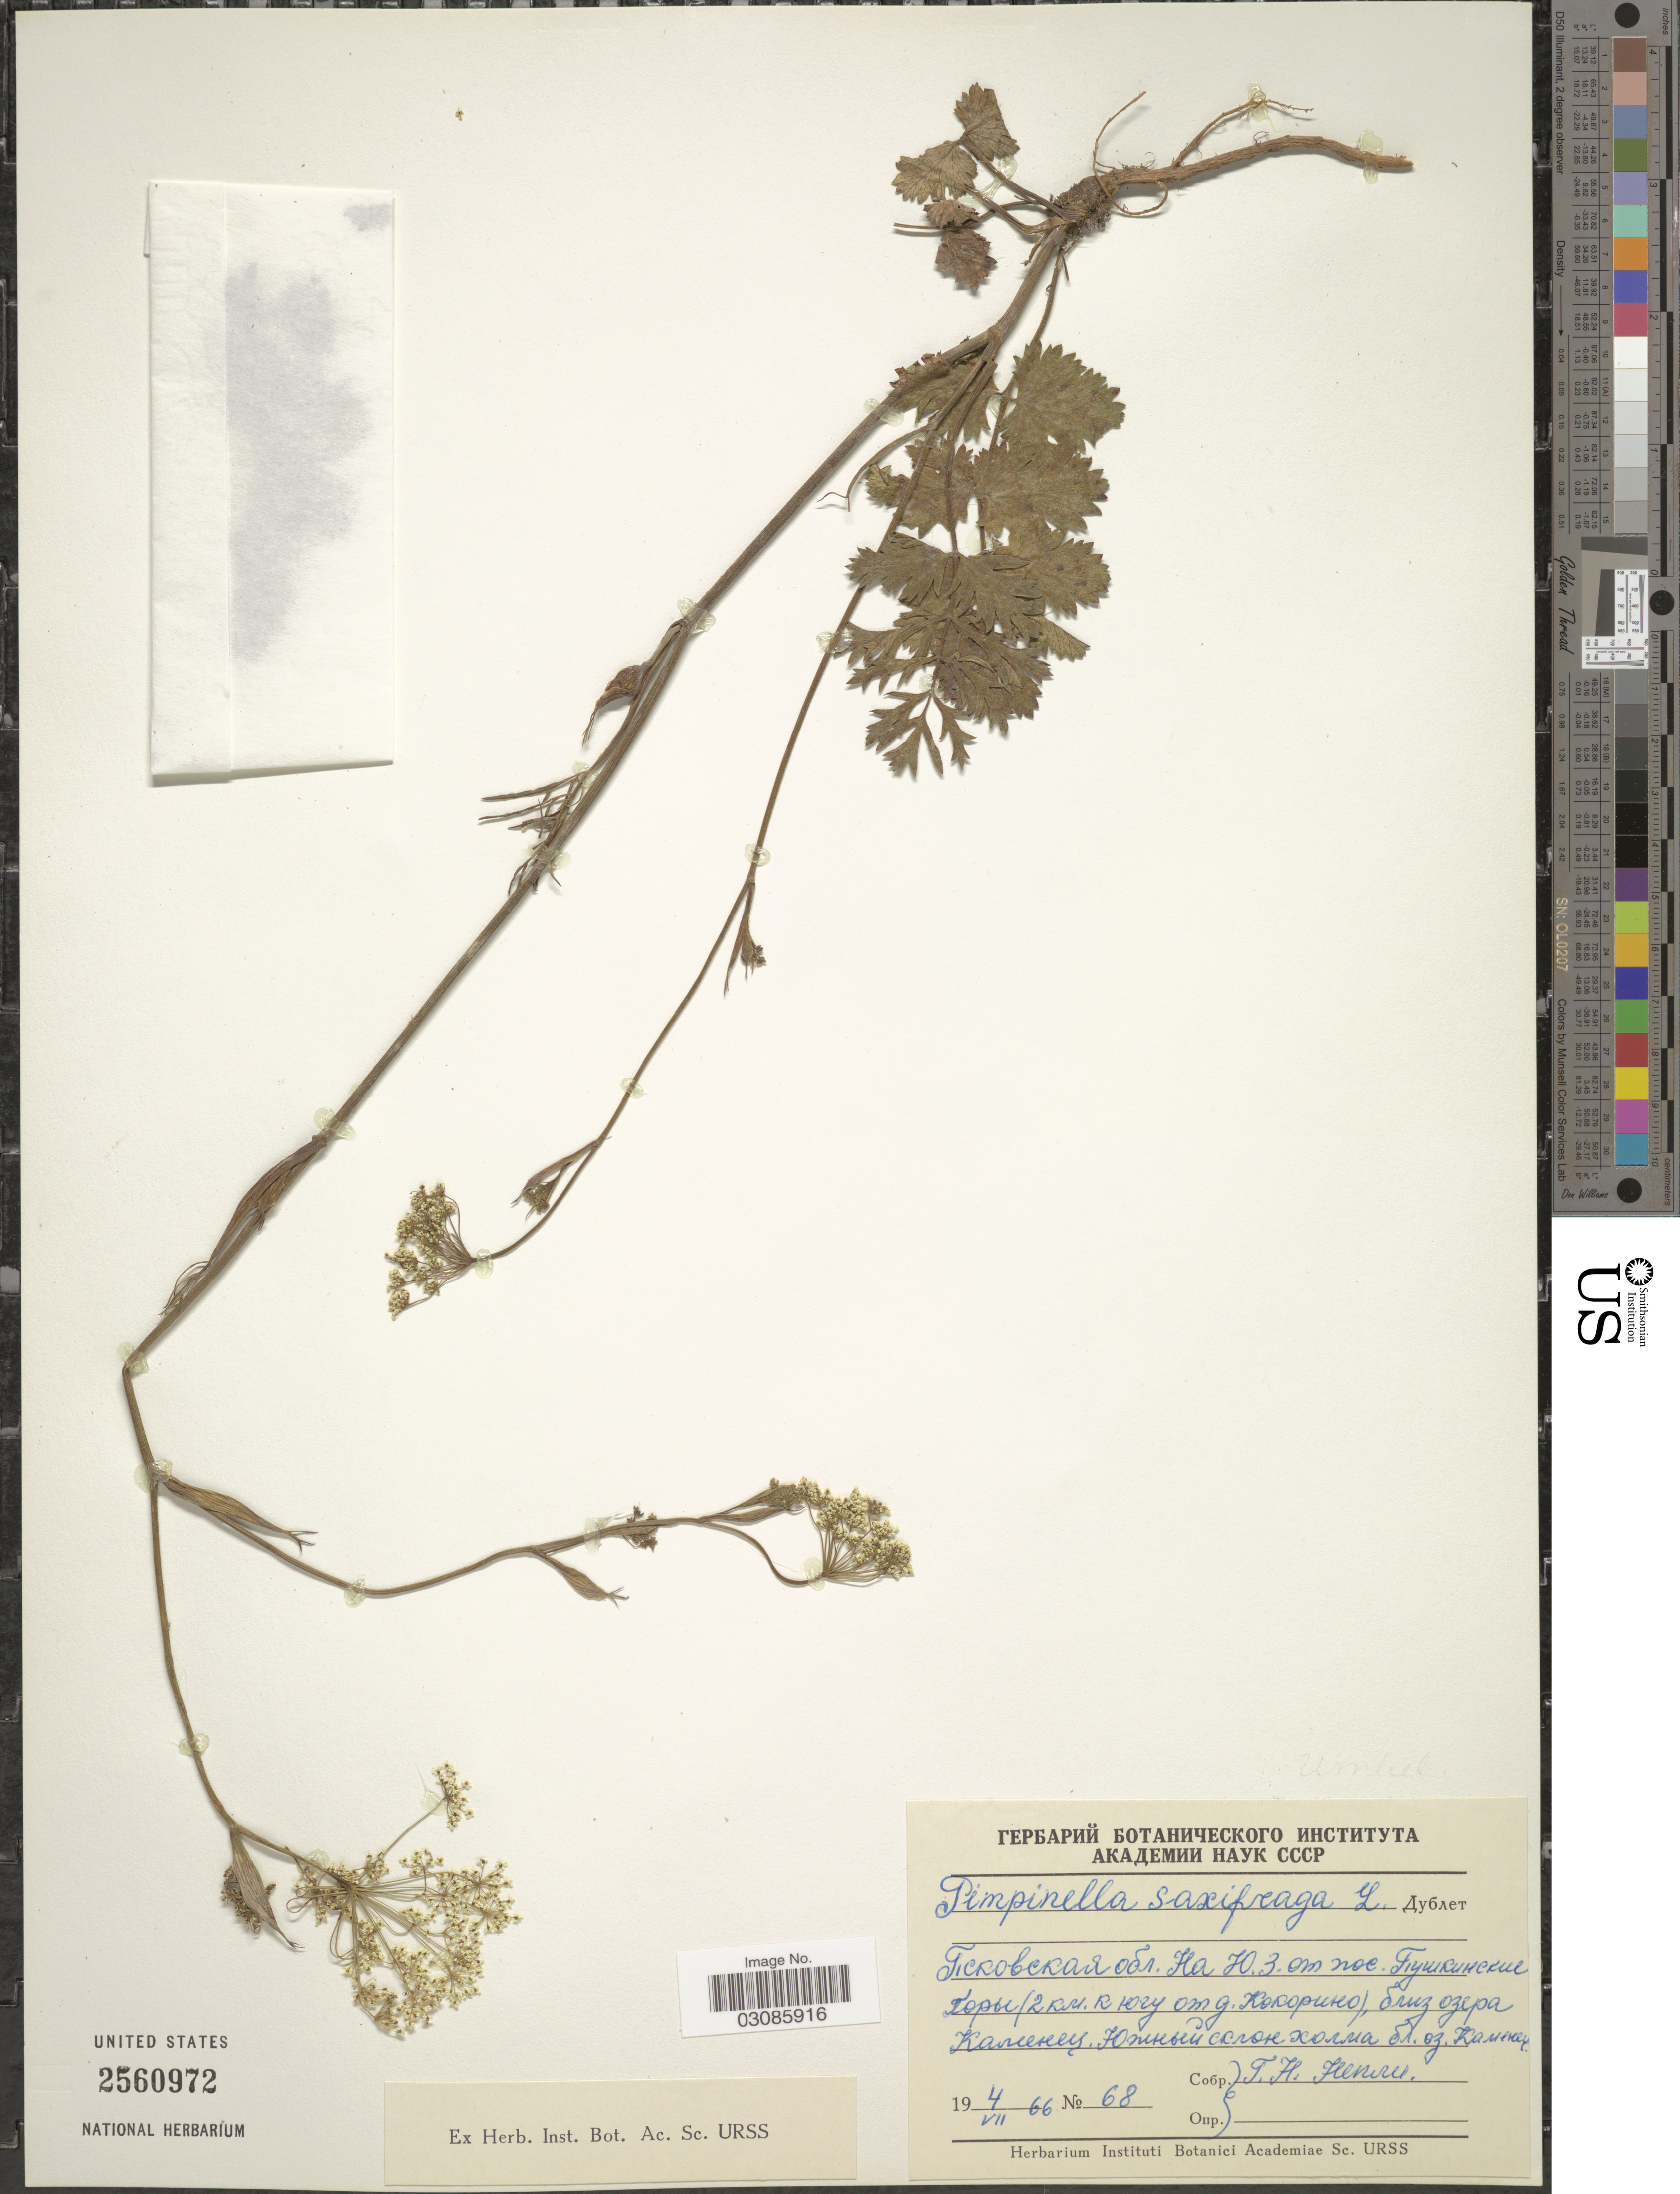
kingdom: Plantae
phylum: Tracheophyta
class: Magnoliopsida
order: Apiales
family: Apiaceae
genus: Pimpinella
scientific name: Pimpinella saxifraga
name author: L.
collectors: F. Heniru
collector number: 68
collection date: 1966-07-04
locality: X.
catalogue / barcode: US 2560972